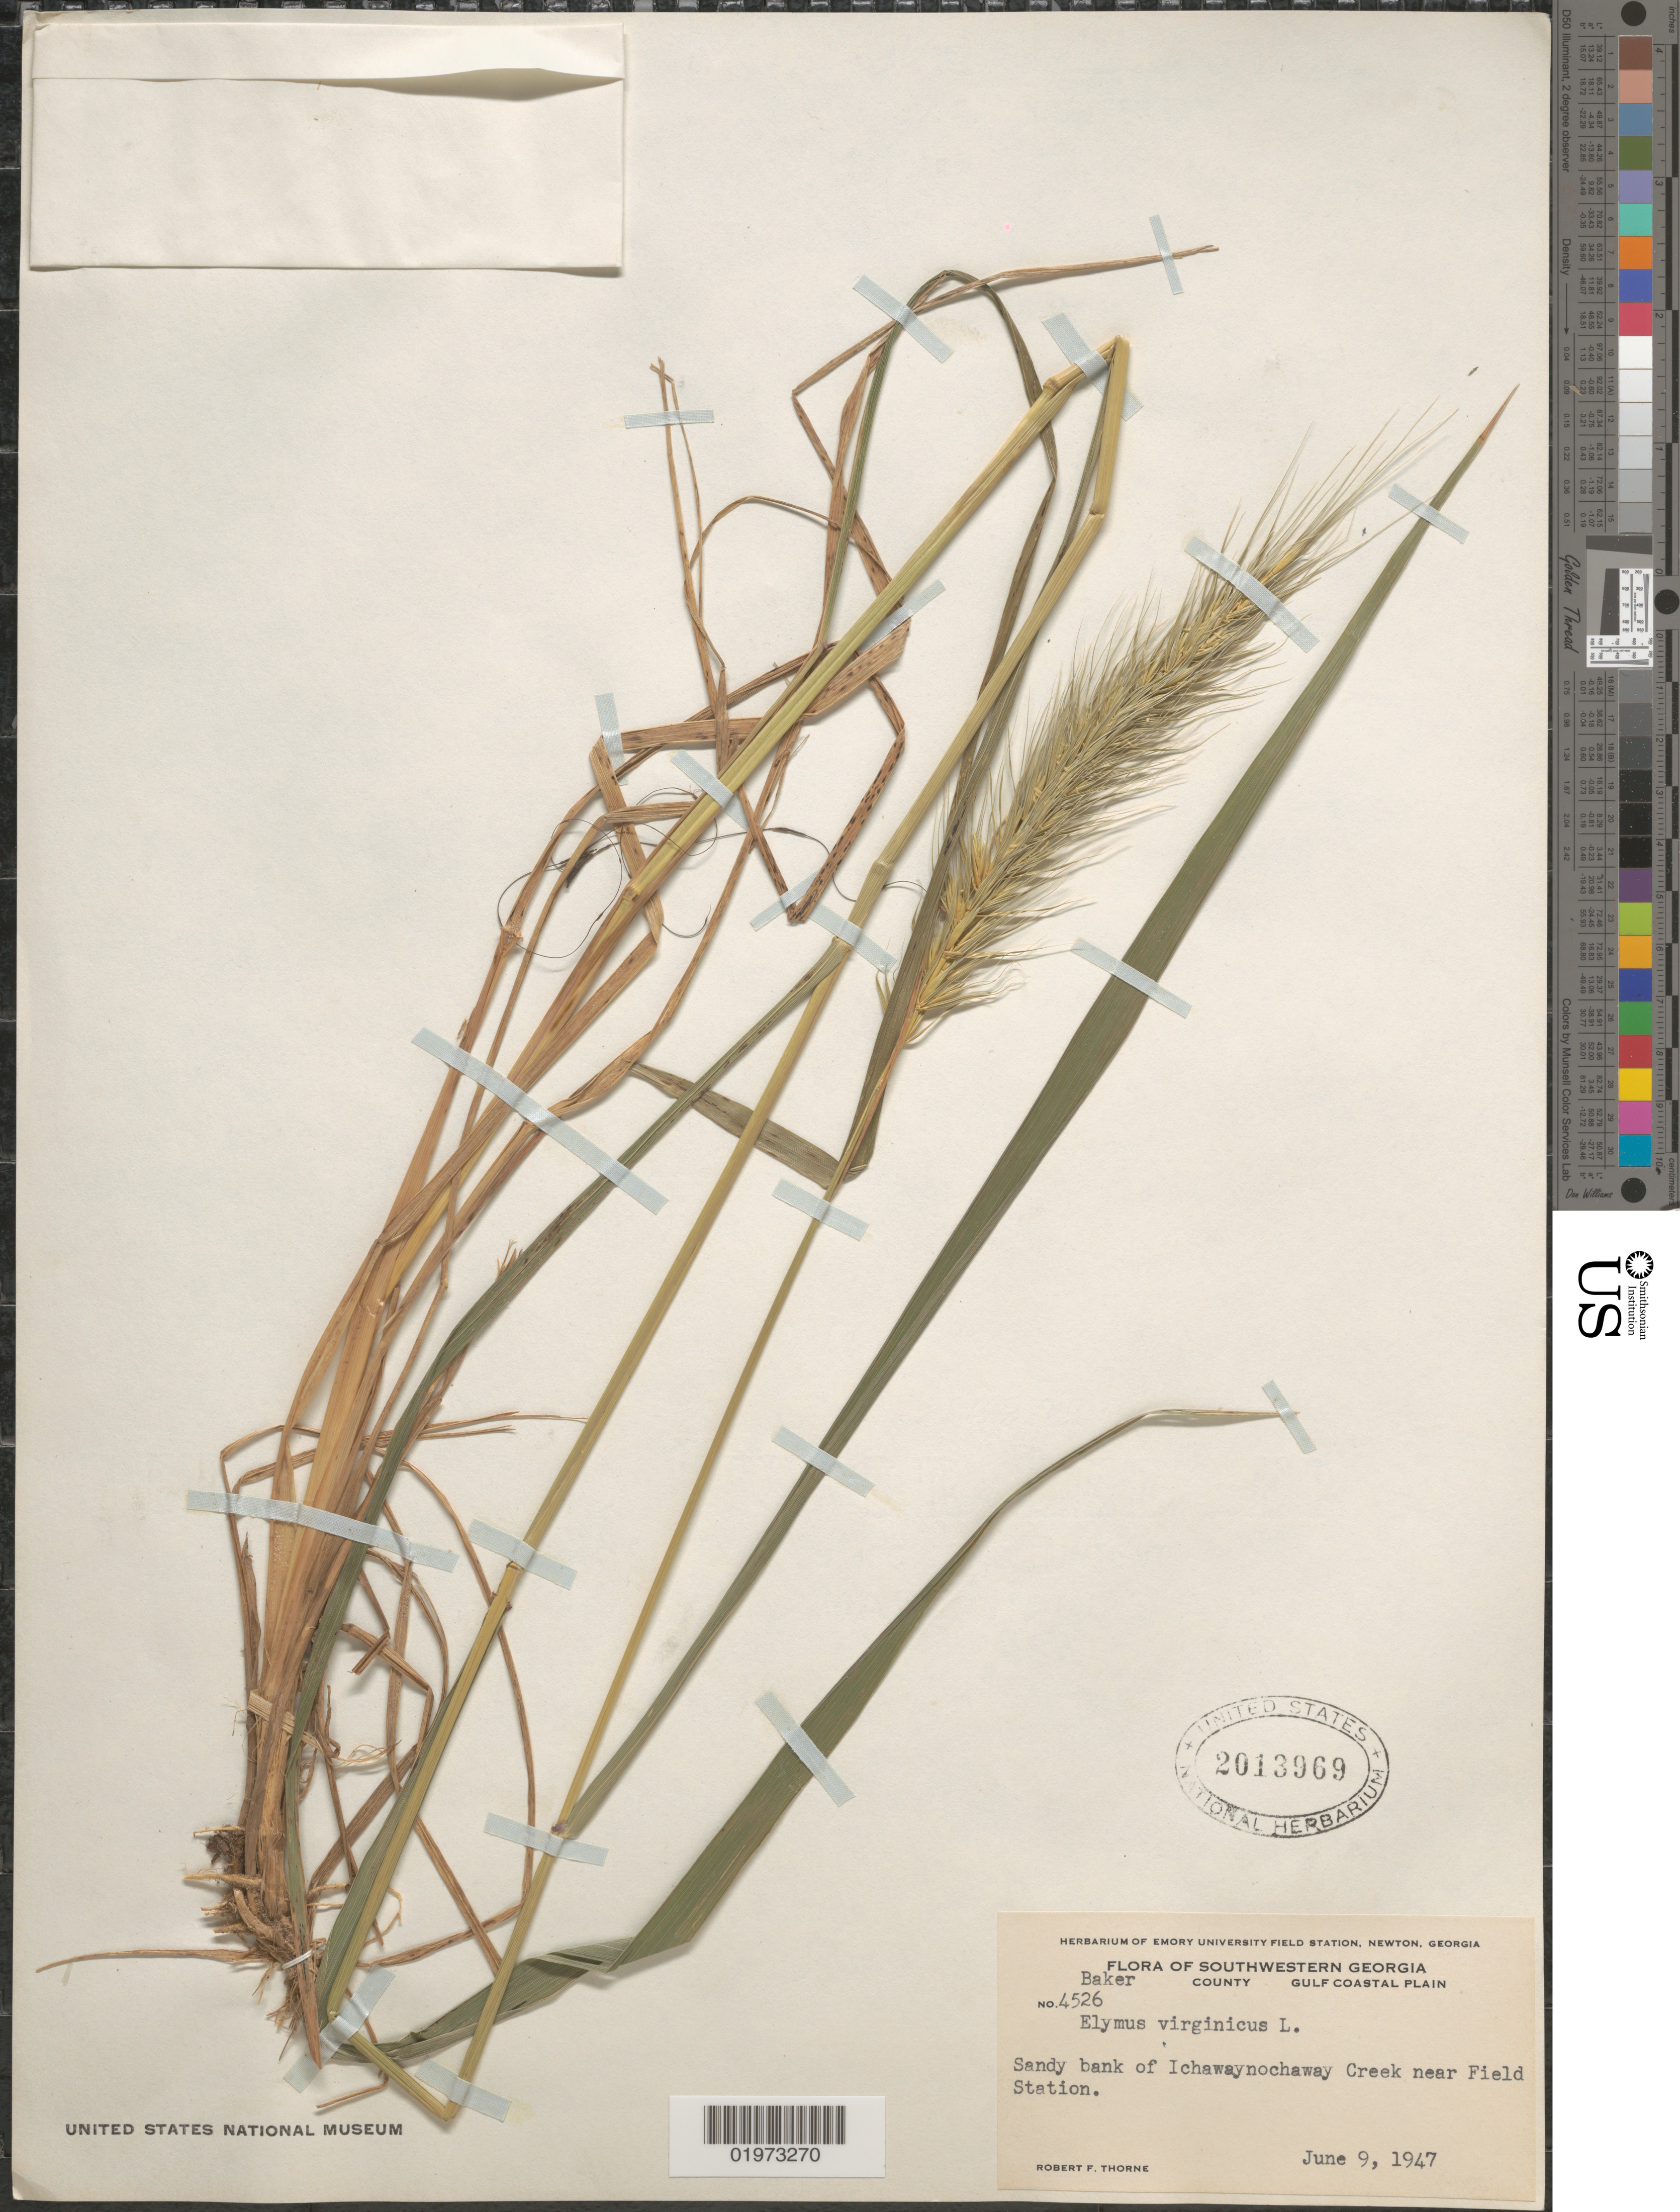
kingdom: Plantae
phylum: Tracheophyta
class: Liliopsida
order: Poales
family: Poaceae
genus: Elymus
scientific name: Elymus virginicus var. virginicus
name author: L.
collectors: R. F. Thorne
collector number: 4526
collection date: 1947-06-09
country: United States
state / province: Georgia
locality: Southwestern Georgia. Baker County. Gulf Coastal Plain. Sandy bank of Ichawaynochaway Creek near Field Station.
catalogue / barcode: US 2013969